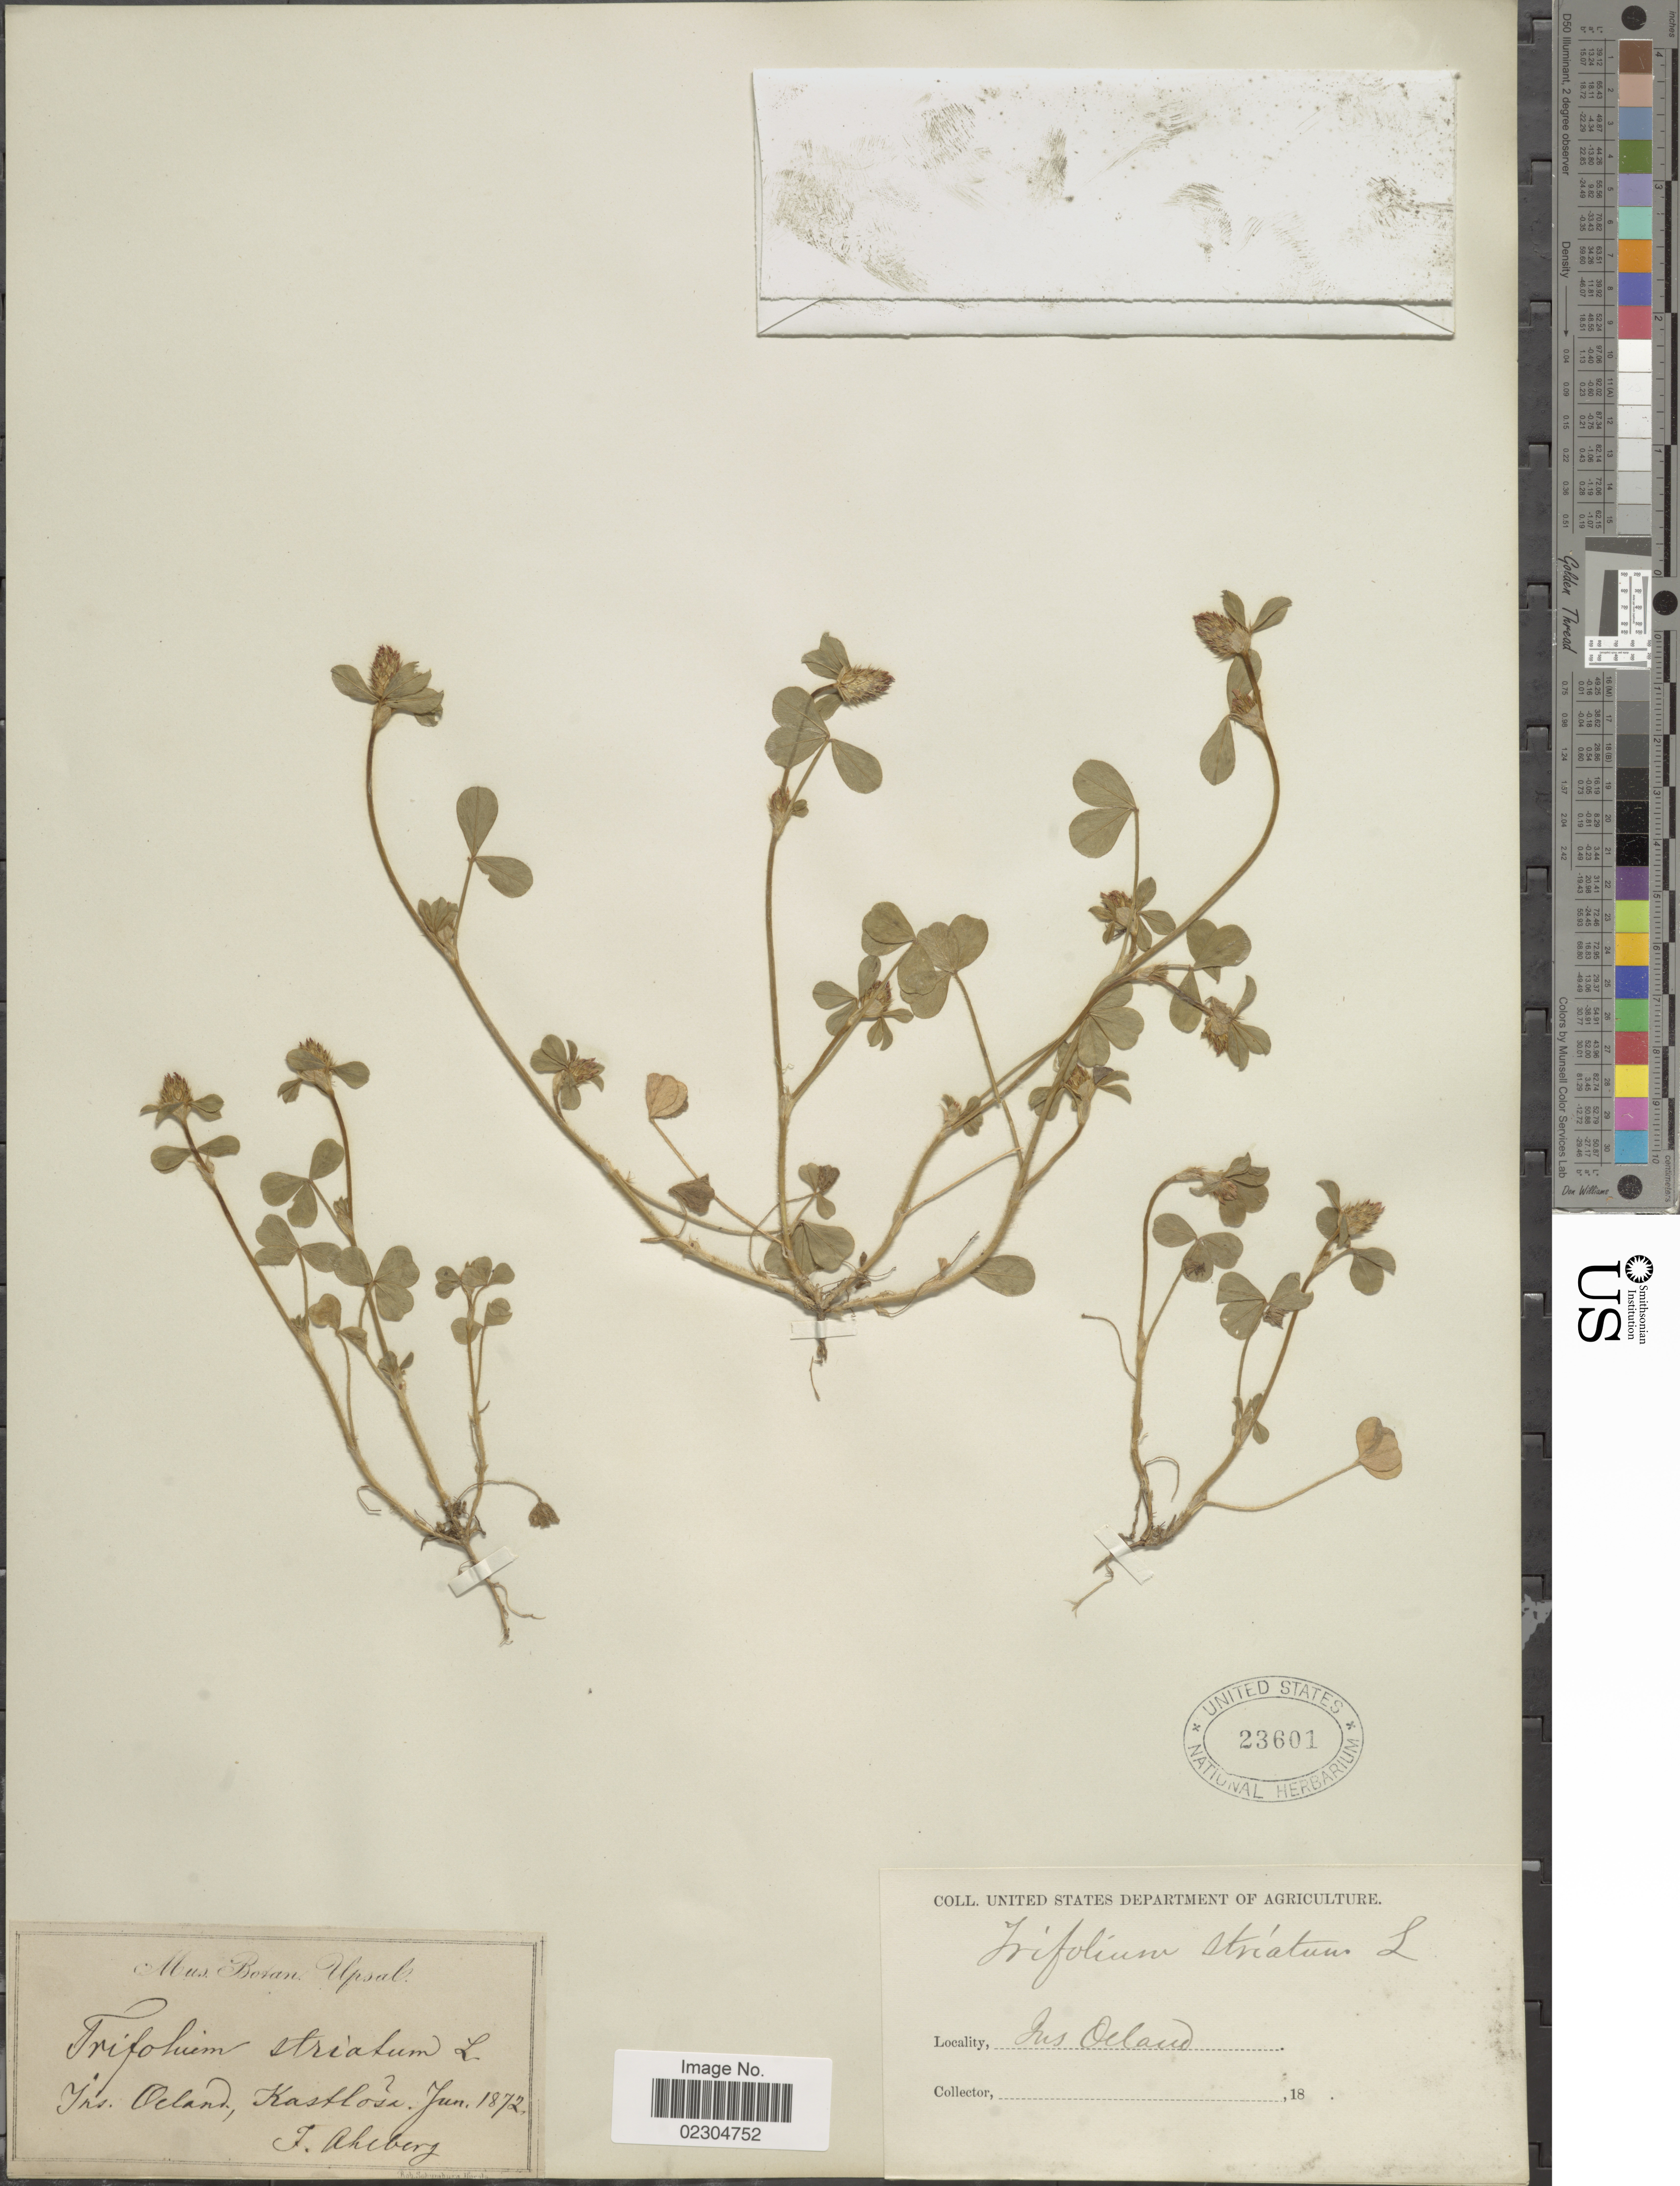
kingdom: Plantae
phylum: Tracheophyta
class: Magnoliopsida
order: Fabales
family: Fabaceae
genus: Trifolium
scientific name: Trifolium striatum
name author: L.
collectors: F. Ahlberg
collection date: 1872-06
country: Sweden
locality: Ins. Ocland, Kastlose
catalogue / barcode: US 23601